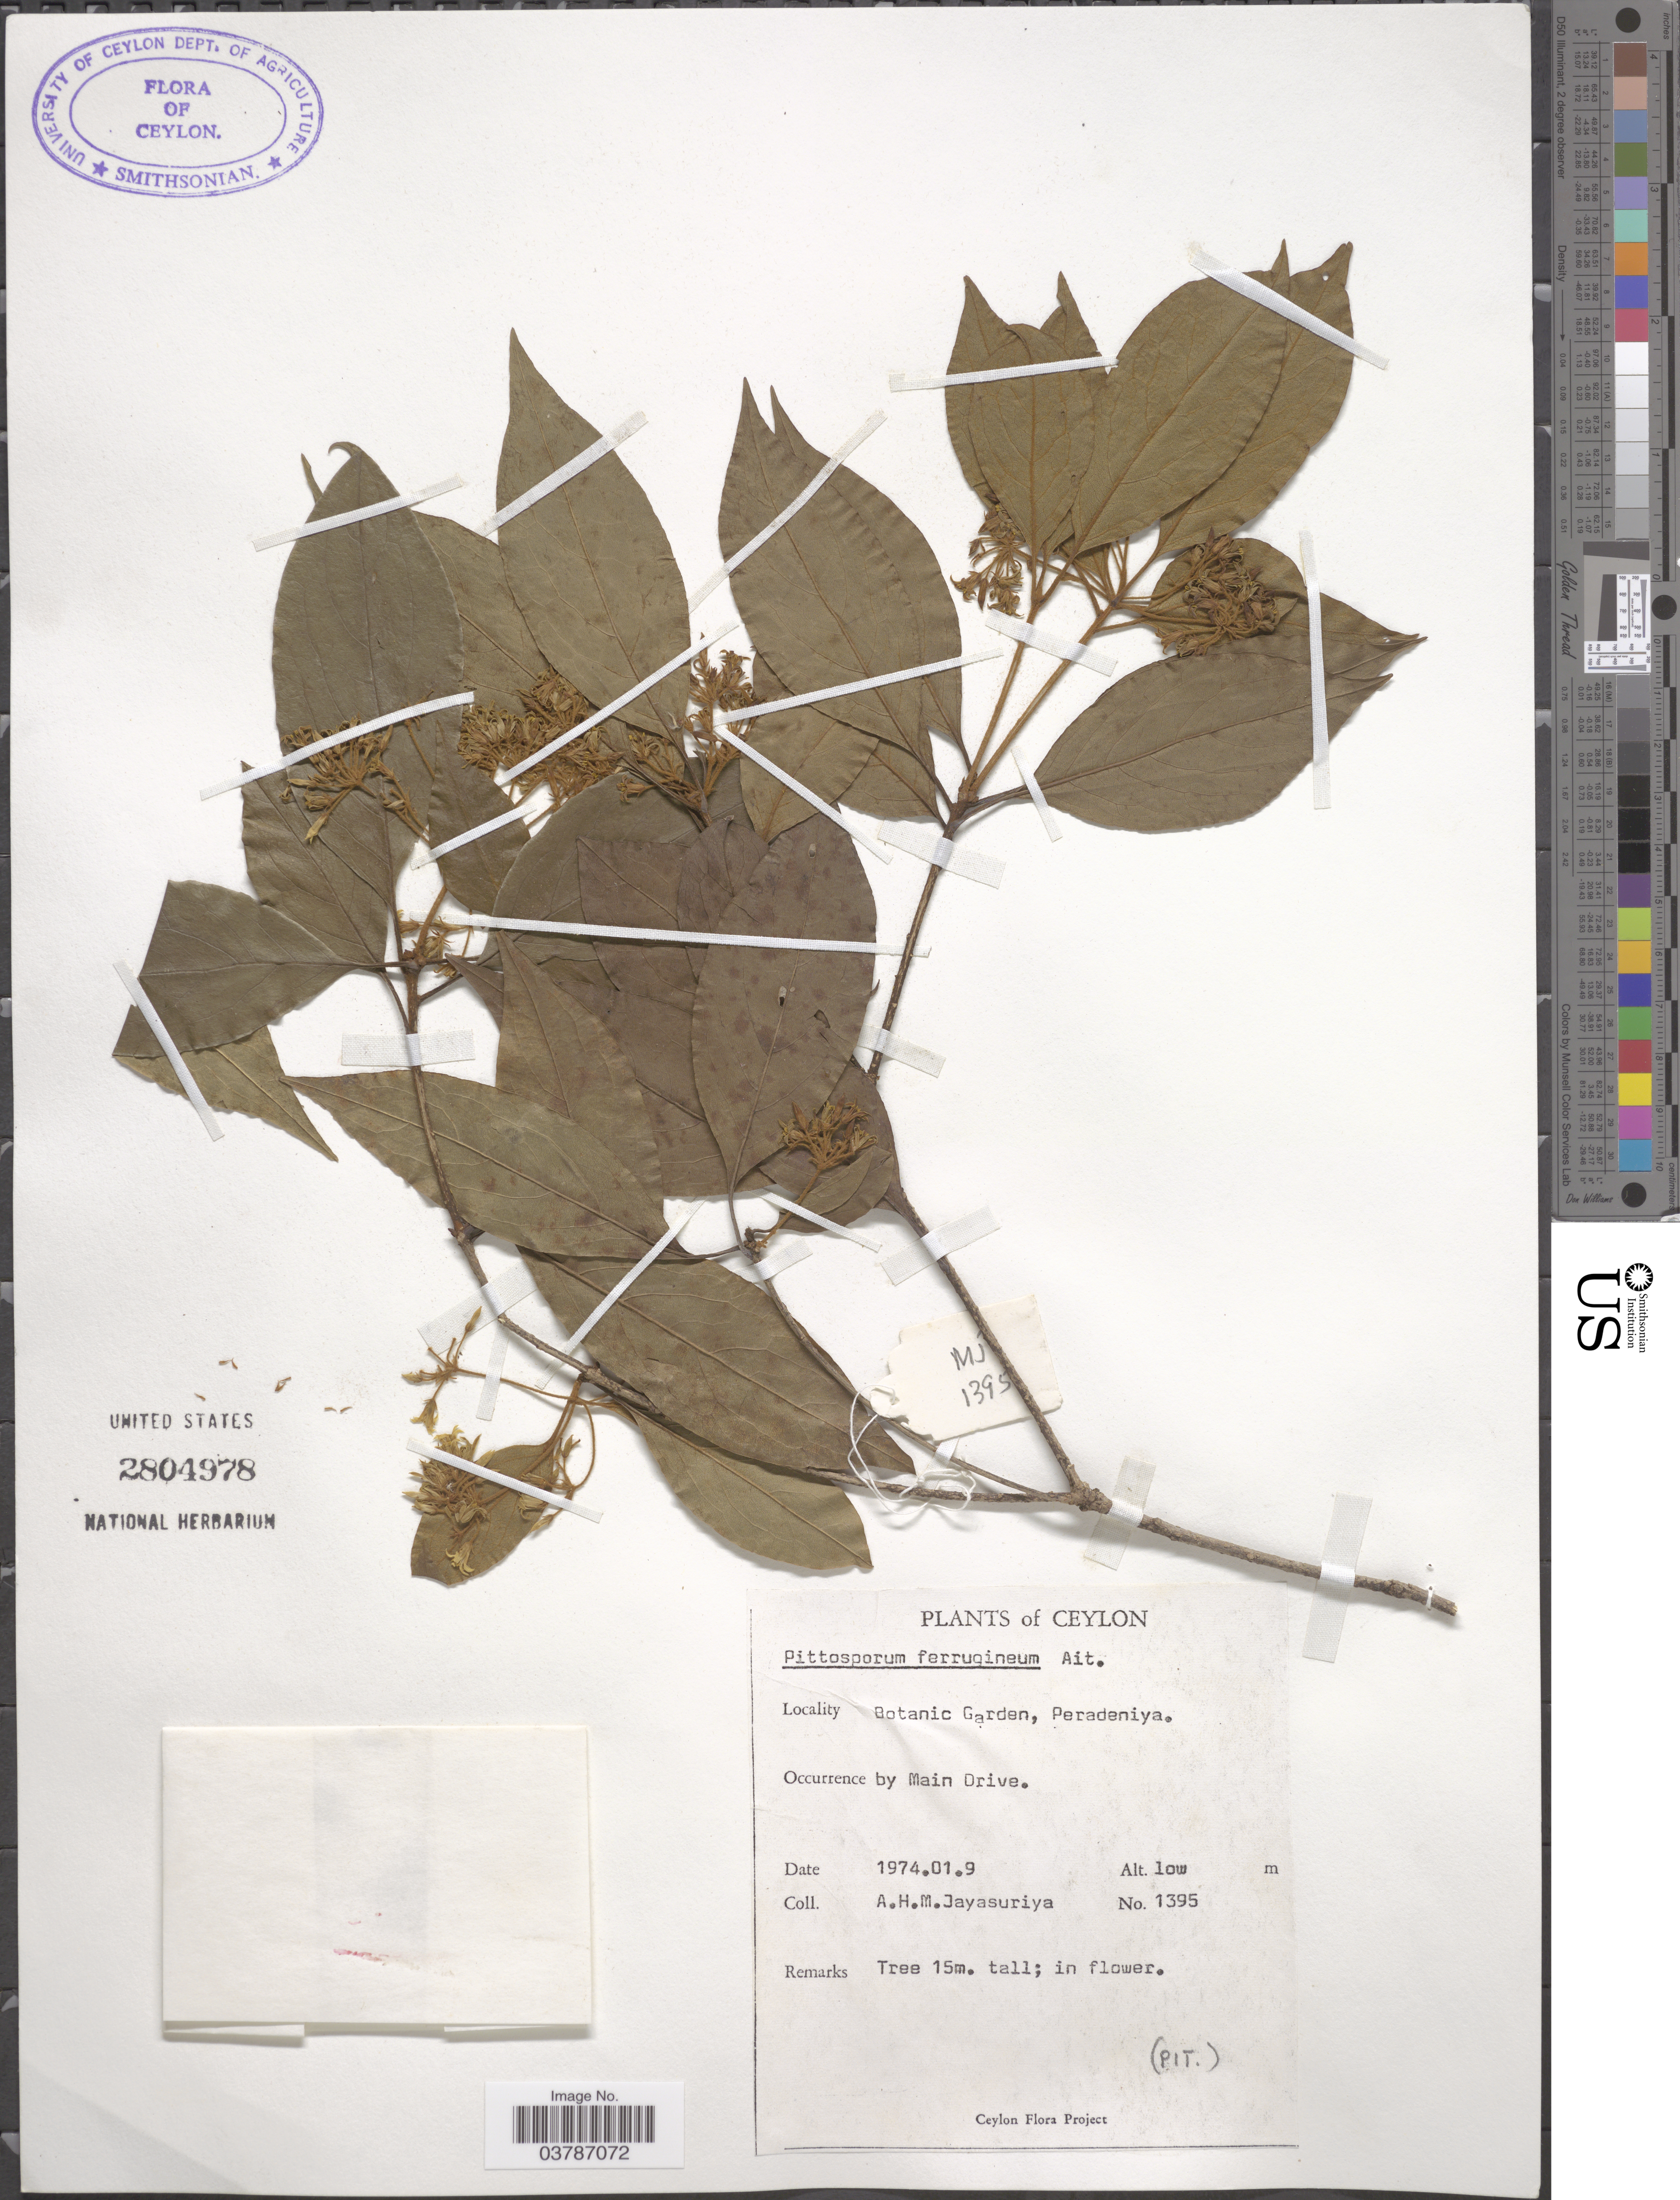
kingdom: Plantae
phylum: Tracheophyta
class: Magnoliopsida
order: Apiales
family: Pittosporaceae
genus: Pittosporum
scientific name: Pittosporum ferrugineum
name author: Dryand. ex Aiton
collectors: A. H. Jayasuriya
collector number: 1395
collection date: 1974-01-09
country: Sri Lanka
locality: Ceylon. Botanic Garden, Peradeniya. By Main Drive.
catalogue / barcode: US 2804978